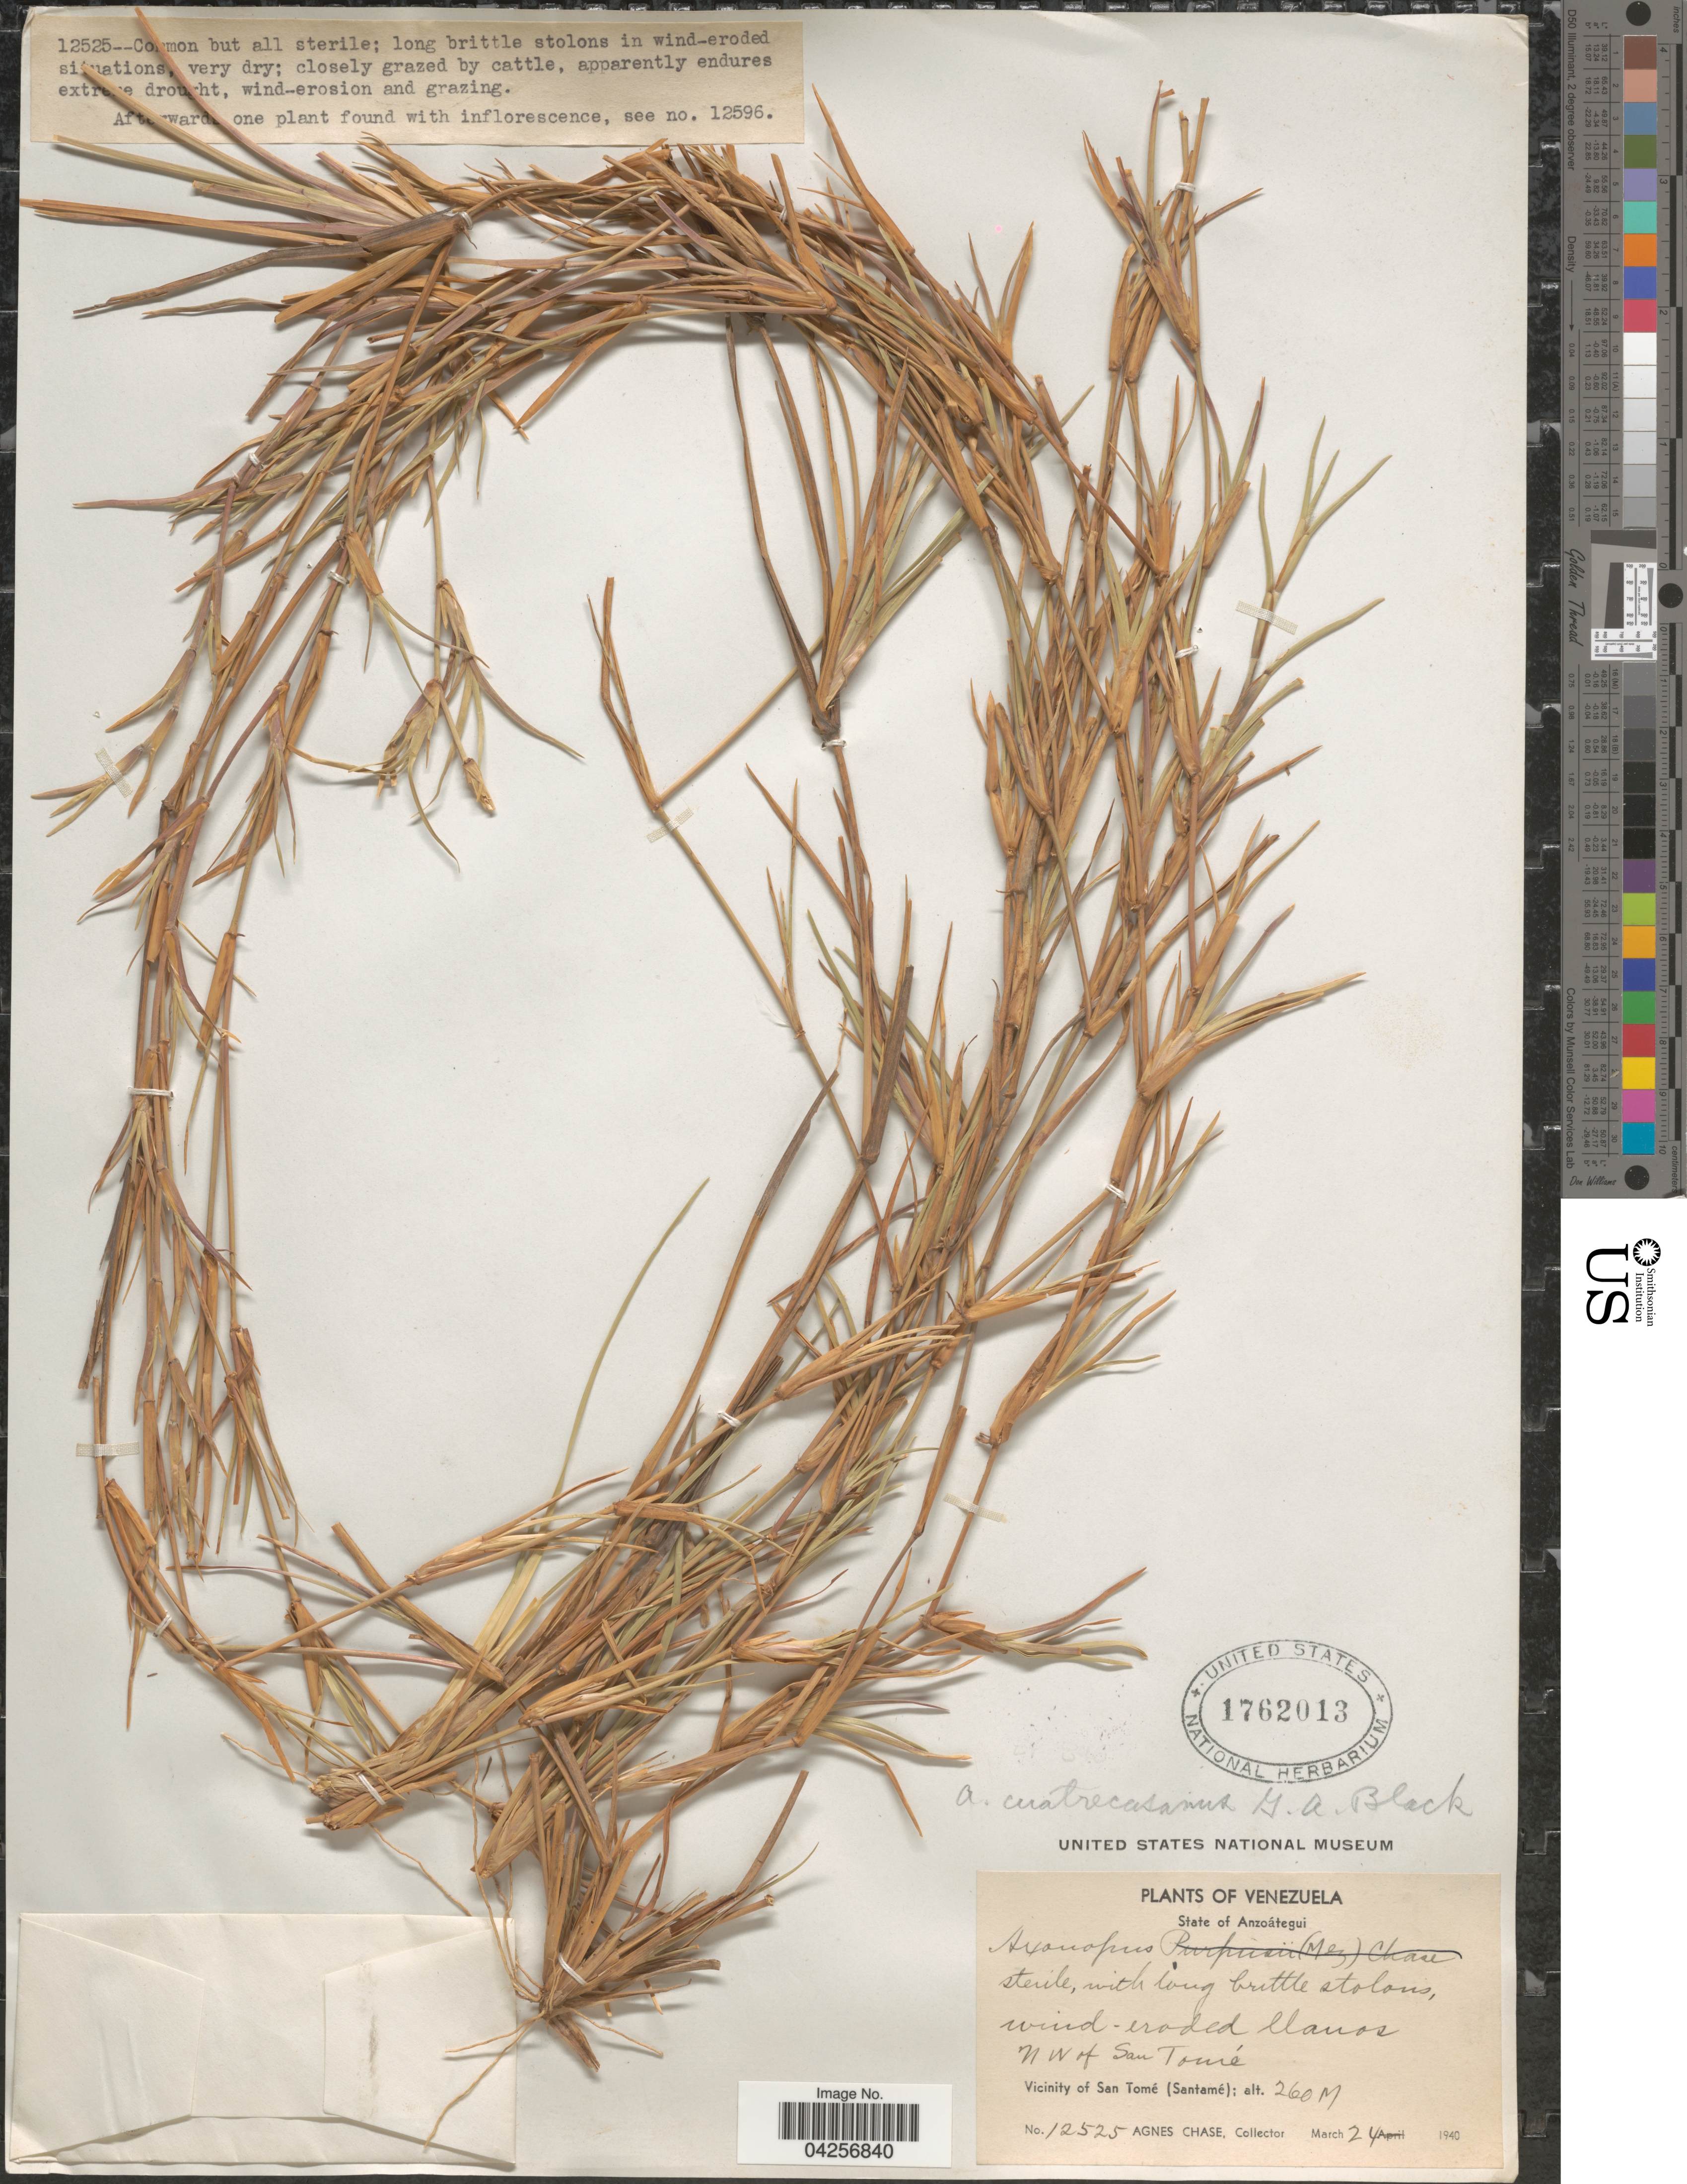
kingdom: Plantae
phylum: Tracheophyta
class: Liliopsida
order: Poales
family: Poaceae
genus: Axonopus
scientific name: Axonopus cuatrecasasii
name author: G.A. Black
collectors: A. Chase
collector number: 12525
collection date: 1940-03-24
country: Venezuela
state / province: Anzoategui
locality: Sterile, with long brittle stolons, wind-eroded llanos N W of San Tomé. Vicinity of San Tomé (Santamé).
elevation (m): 260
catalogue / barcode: US 1762013